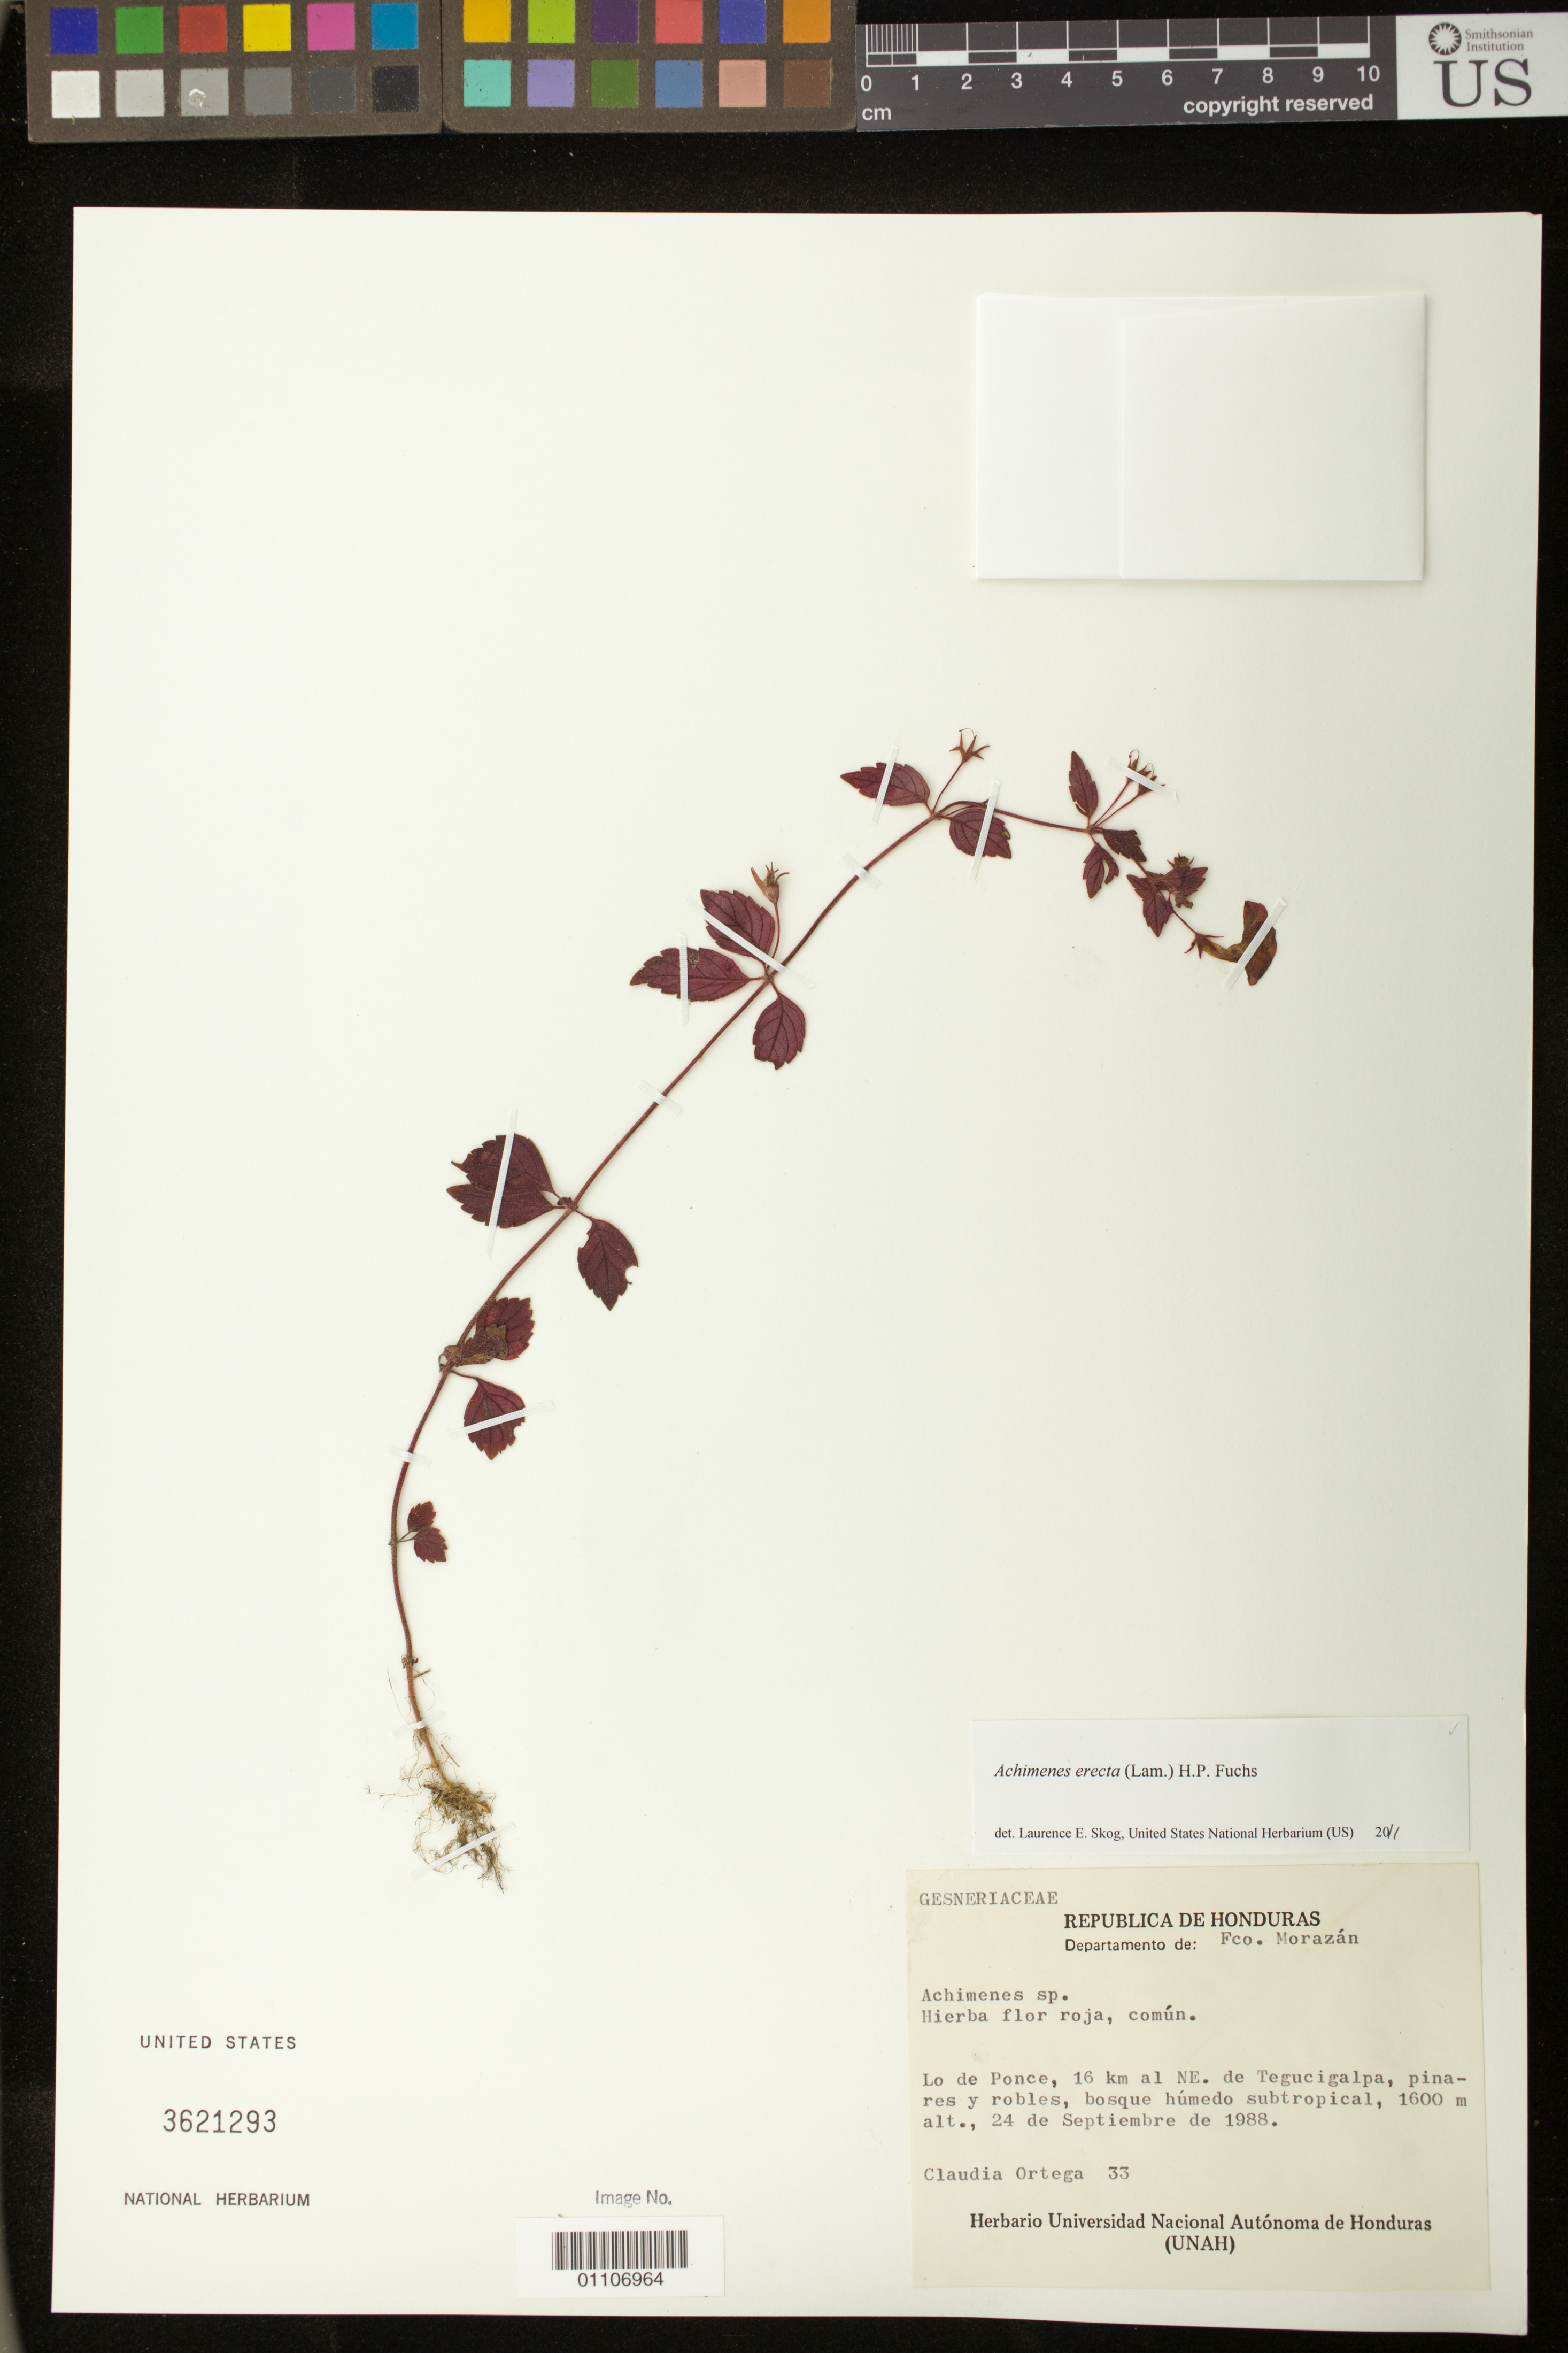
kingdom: Plantae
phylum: Tracheophyta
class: Magnoliopsida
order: Lamiales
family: Gesneriaceae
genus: Achimenes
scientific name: Achimenes erecta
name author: (Lam.) H.P. Fuchs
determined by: Skog, Laurence E.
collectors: C. Ortega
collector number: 33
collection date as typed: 24 Sep 1988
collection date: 1988-09-24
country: Honduras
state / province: Fco. Morazán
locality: Lo de Ponce, 16 km al NE. de Tegucigalpa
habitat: Pinares y robles, bosque humedo subtropical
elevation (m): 1600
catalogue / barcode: US 3621293